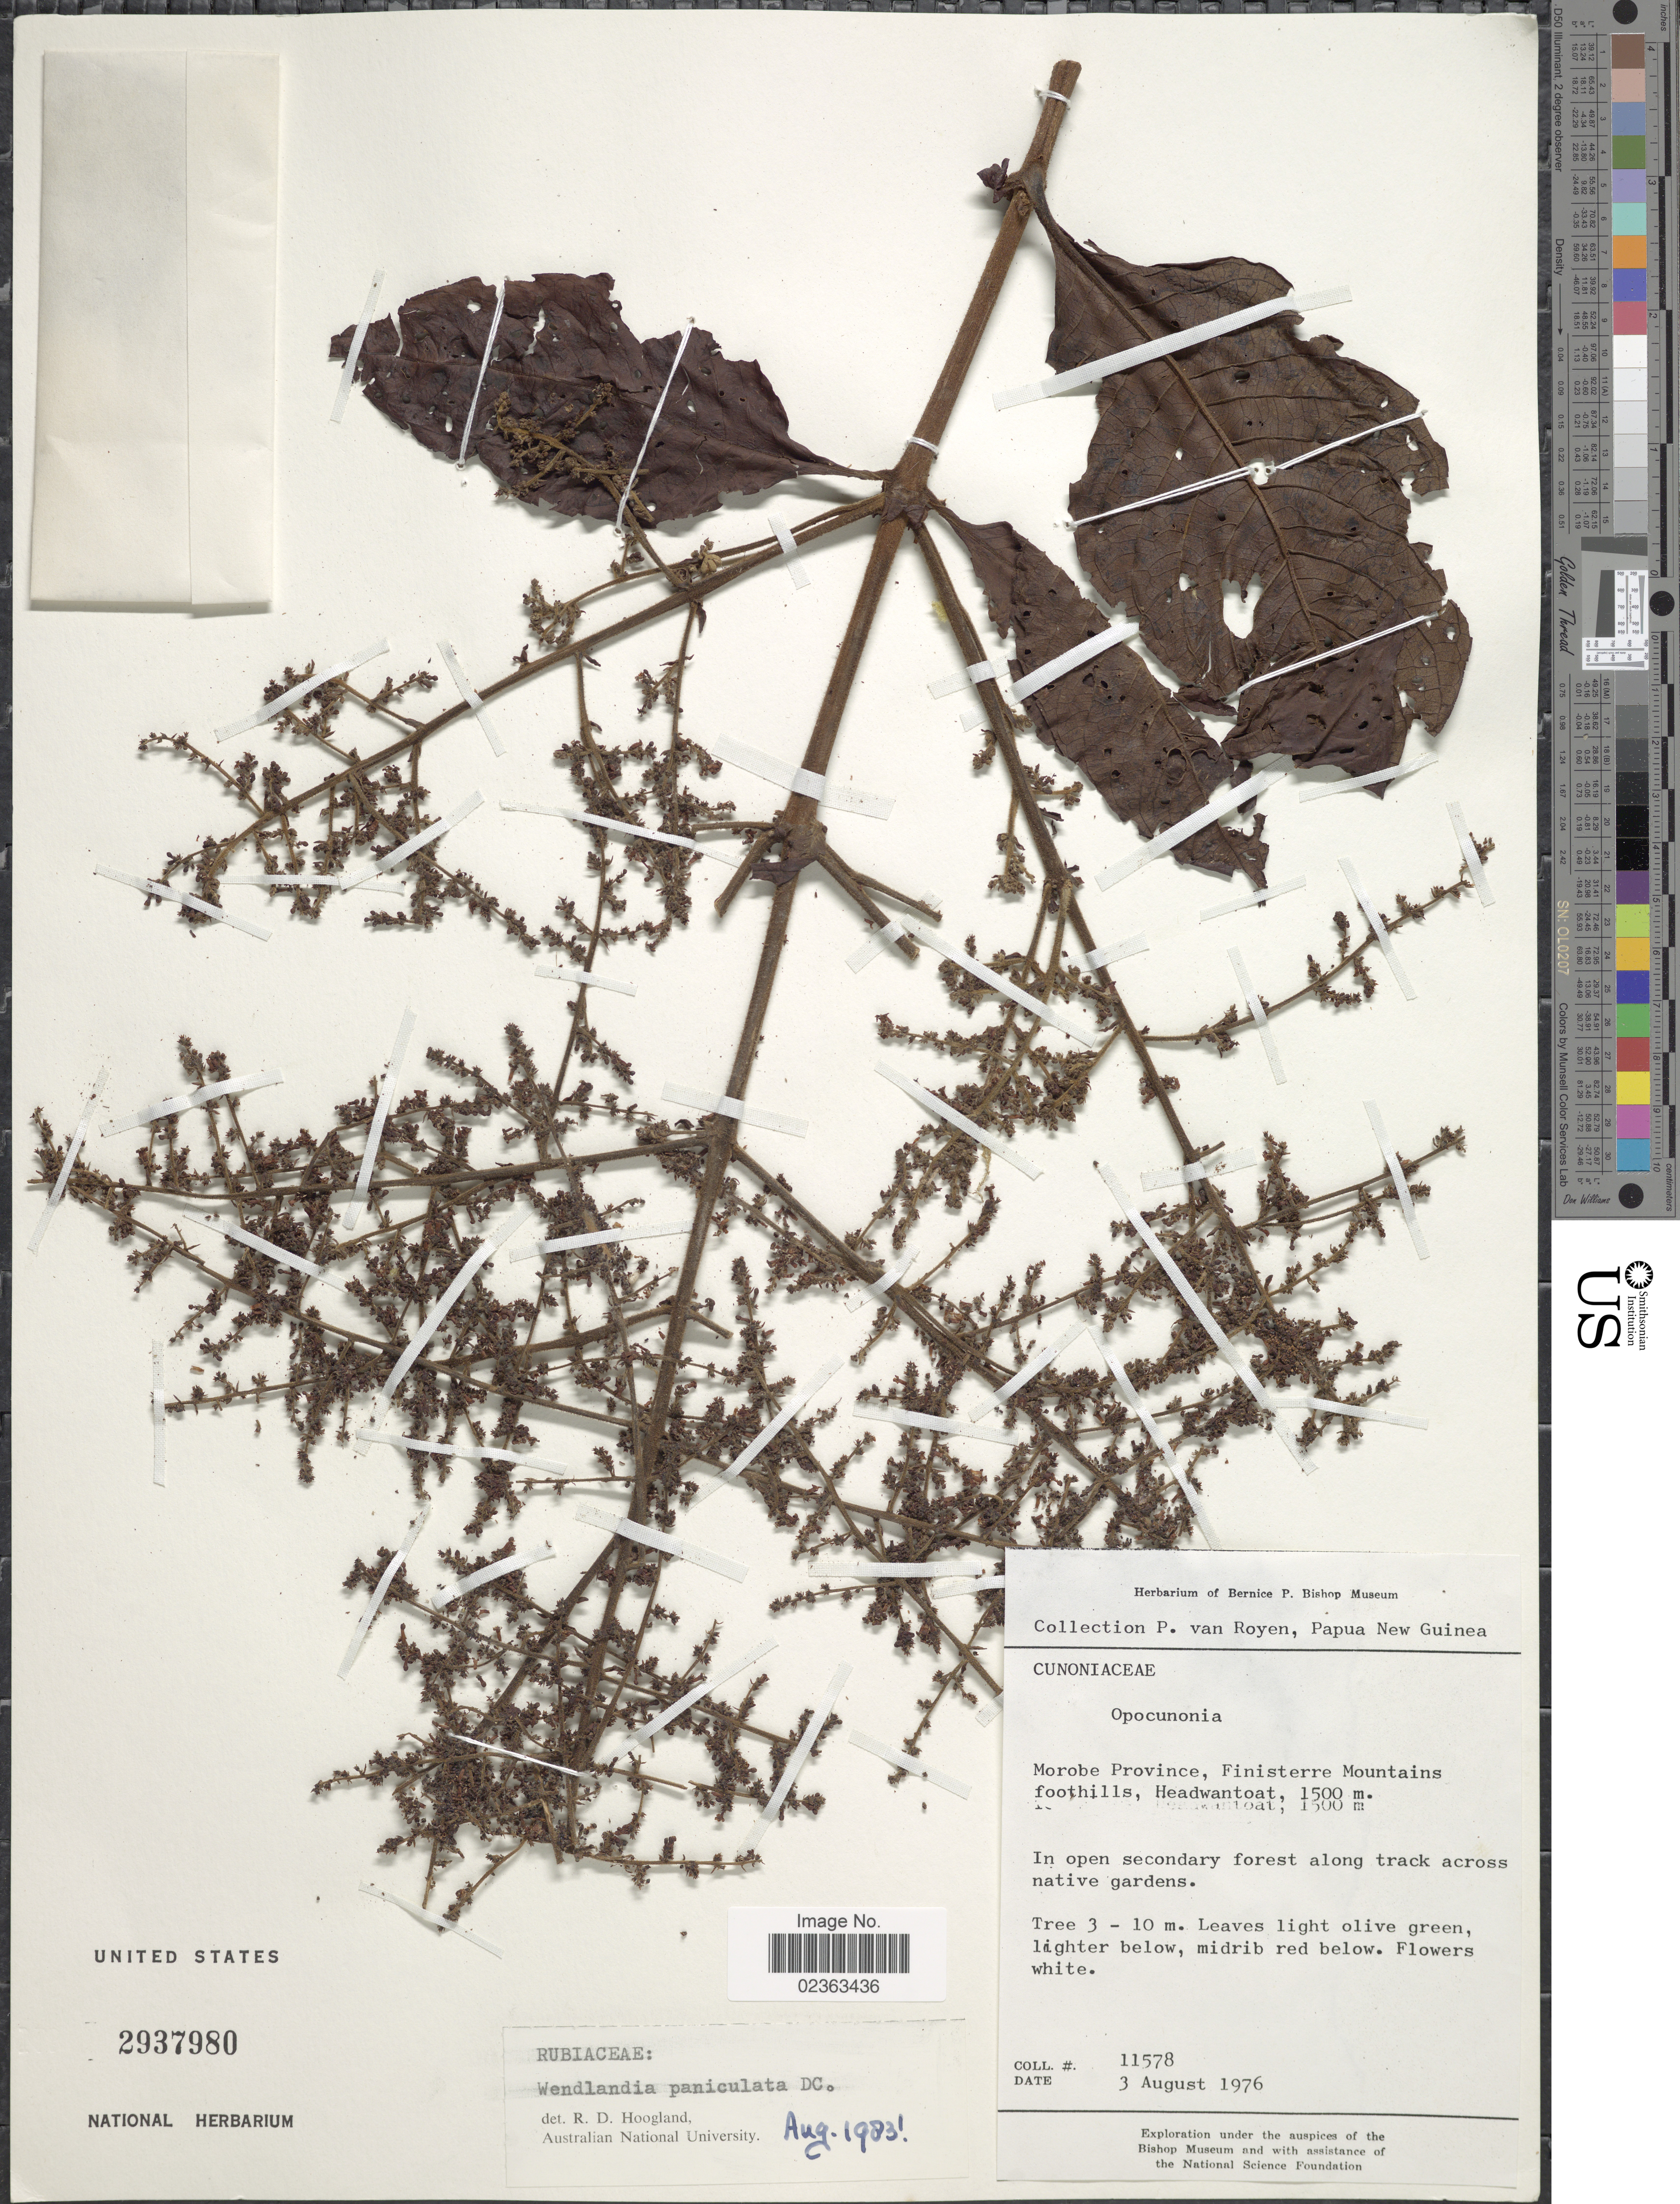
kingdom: Plantae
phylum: Tracheophyta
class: Magnoliopsida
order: Gentianales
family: Rubiaceae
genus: Wendlandia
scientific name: Wendlandia paniculata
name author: (Roxb.) DC.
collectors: P. van Royen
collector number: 11578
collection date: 1976-08-03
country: Papua New Guinea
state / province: Morobe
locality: Finisterre Mountains foothills, Headwantoat, in open secondary forest along track across native gardens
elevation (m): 1500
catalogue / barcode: US 2937980